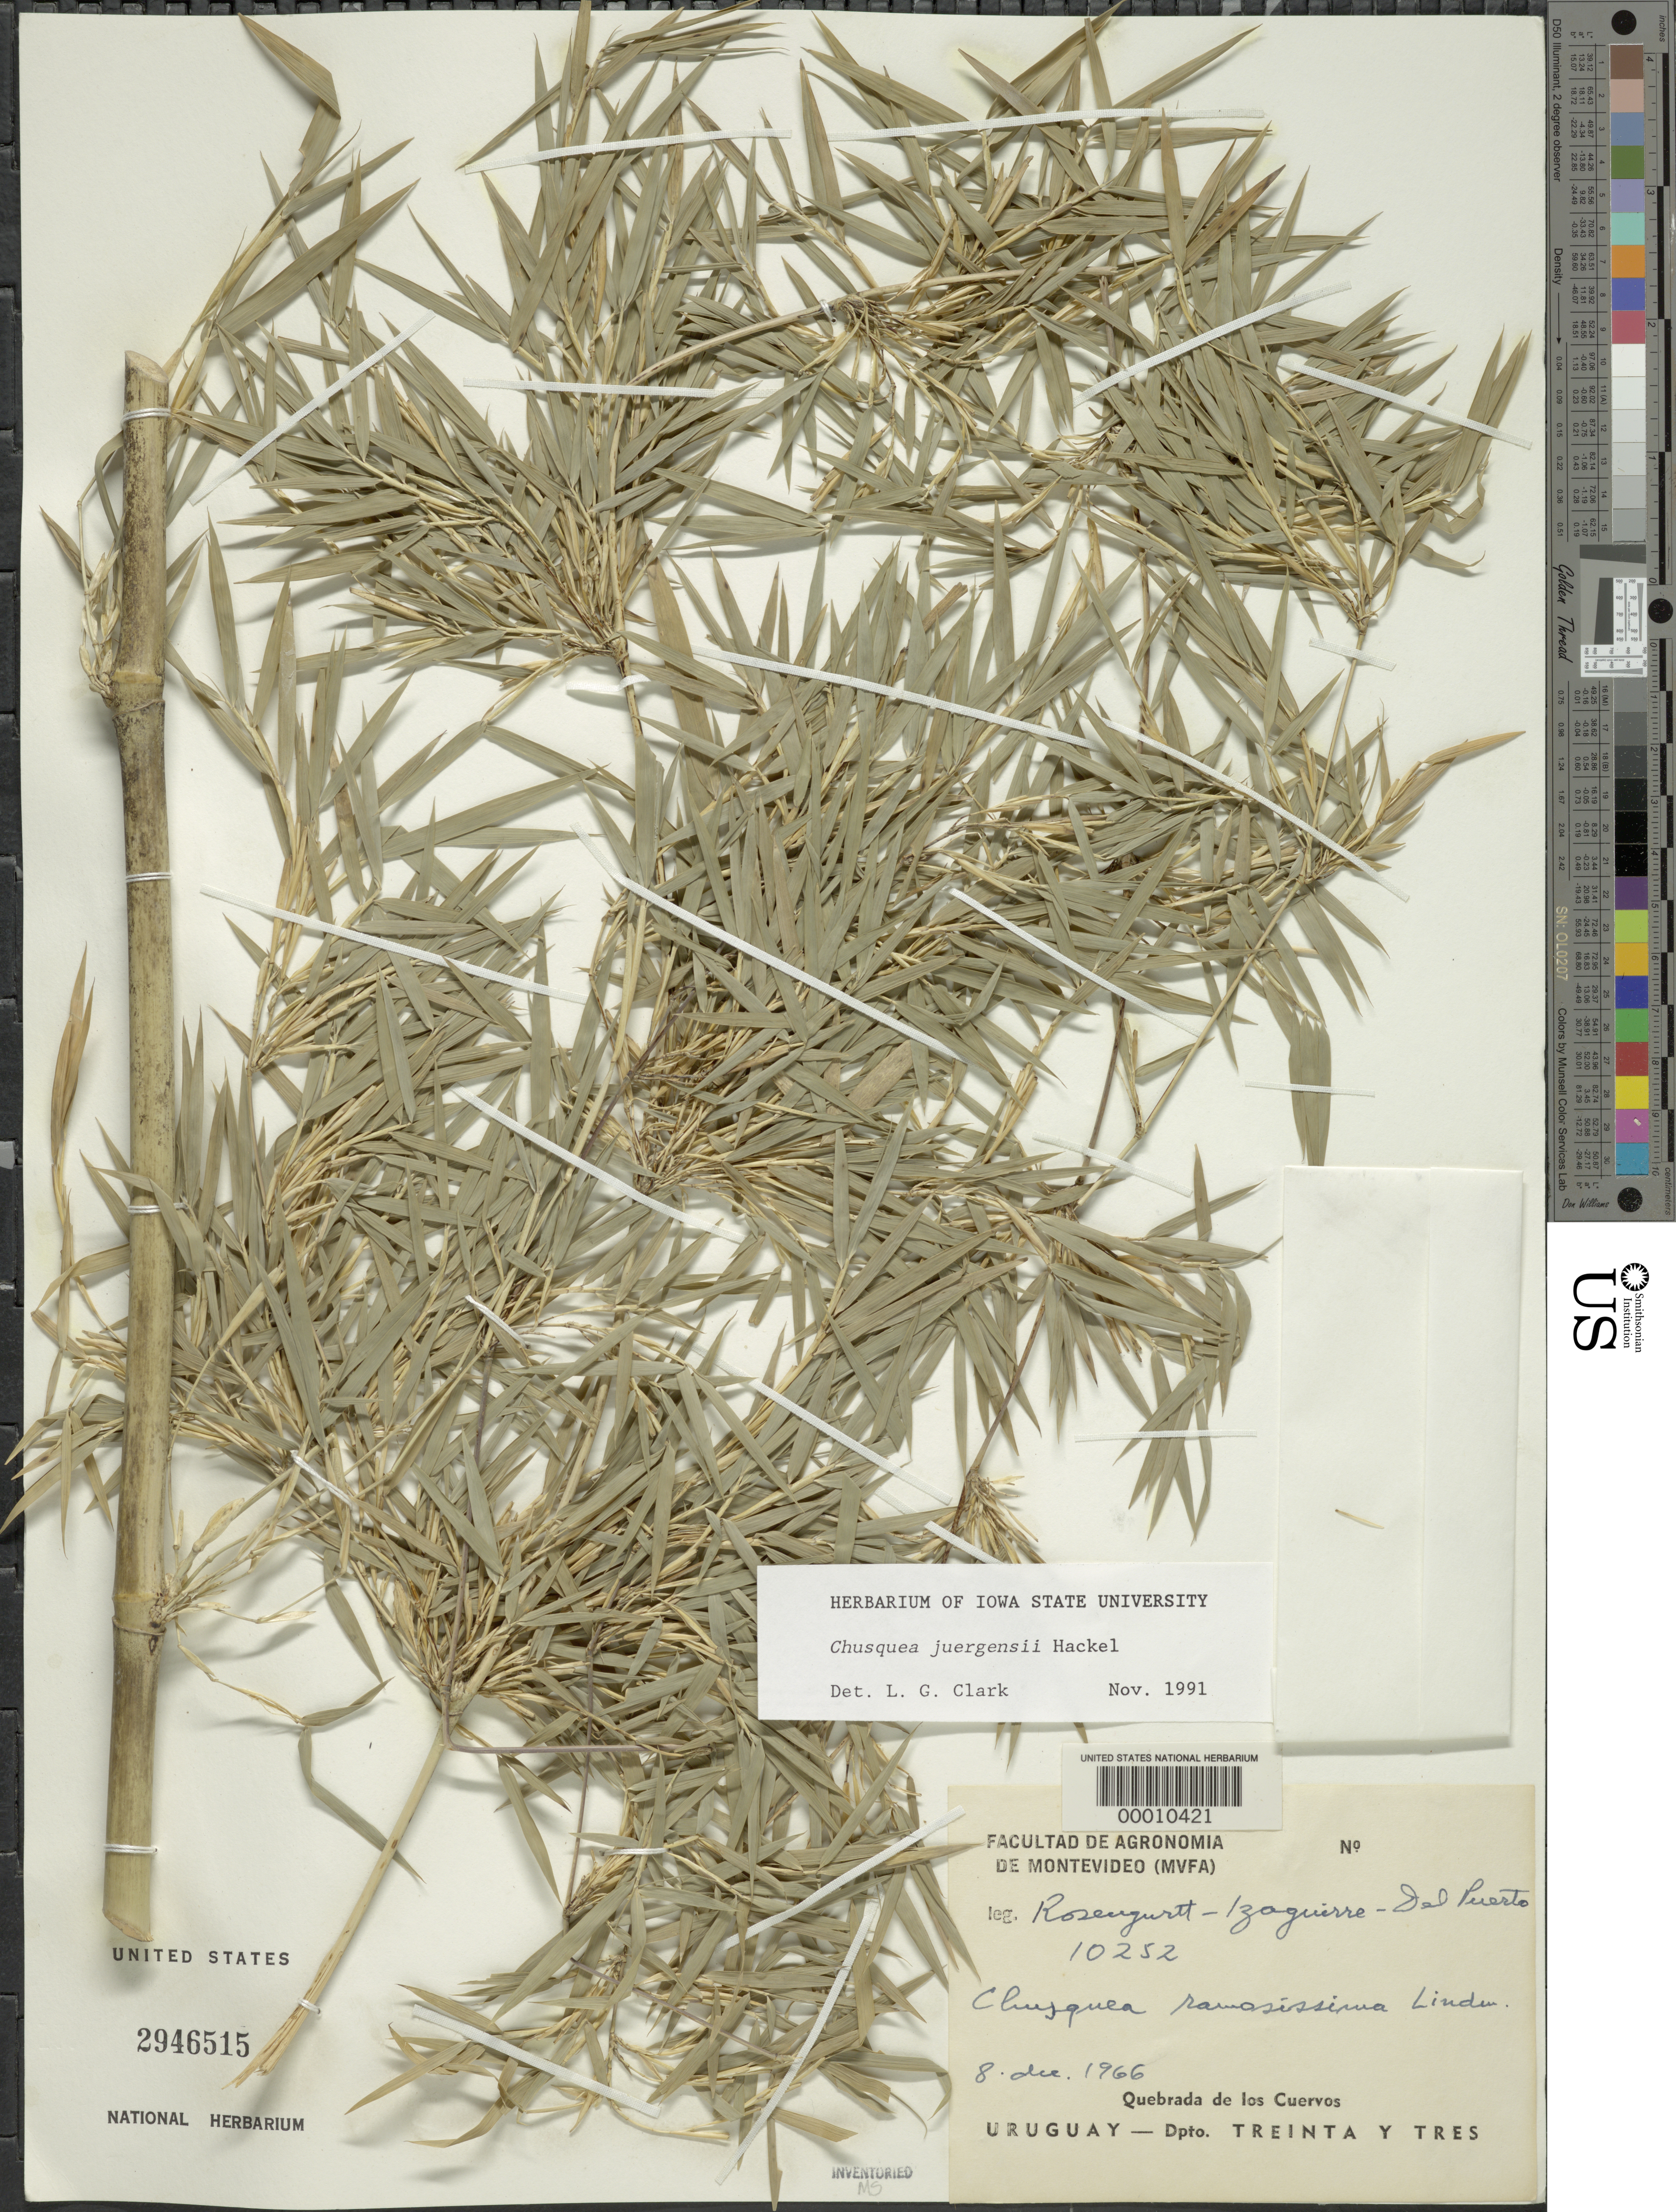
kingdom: Plantae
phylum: Tracheophyta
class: Liliopsida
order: Poales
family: Poaceae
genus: Chusquea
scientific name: Chusquea juergensii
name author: Hack.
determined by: Clark, Lynn G., (ISC), Iowa State University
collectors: B. Rosengurtt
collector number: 10252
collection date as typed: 08 Dec 1966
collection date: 1966-12-08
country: Uruguay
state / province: Treinta Y Tres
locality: Quebrada de los cuervos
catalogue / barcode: US 2946515